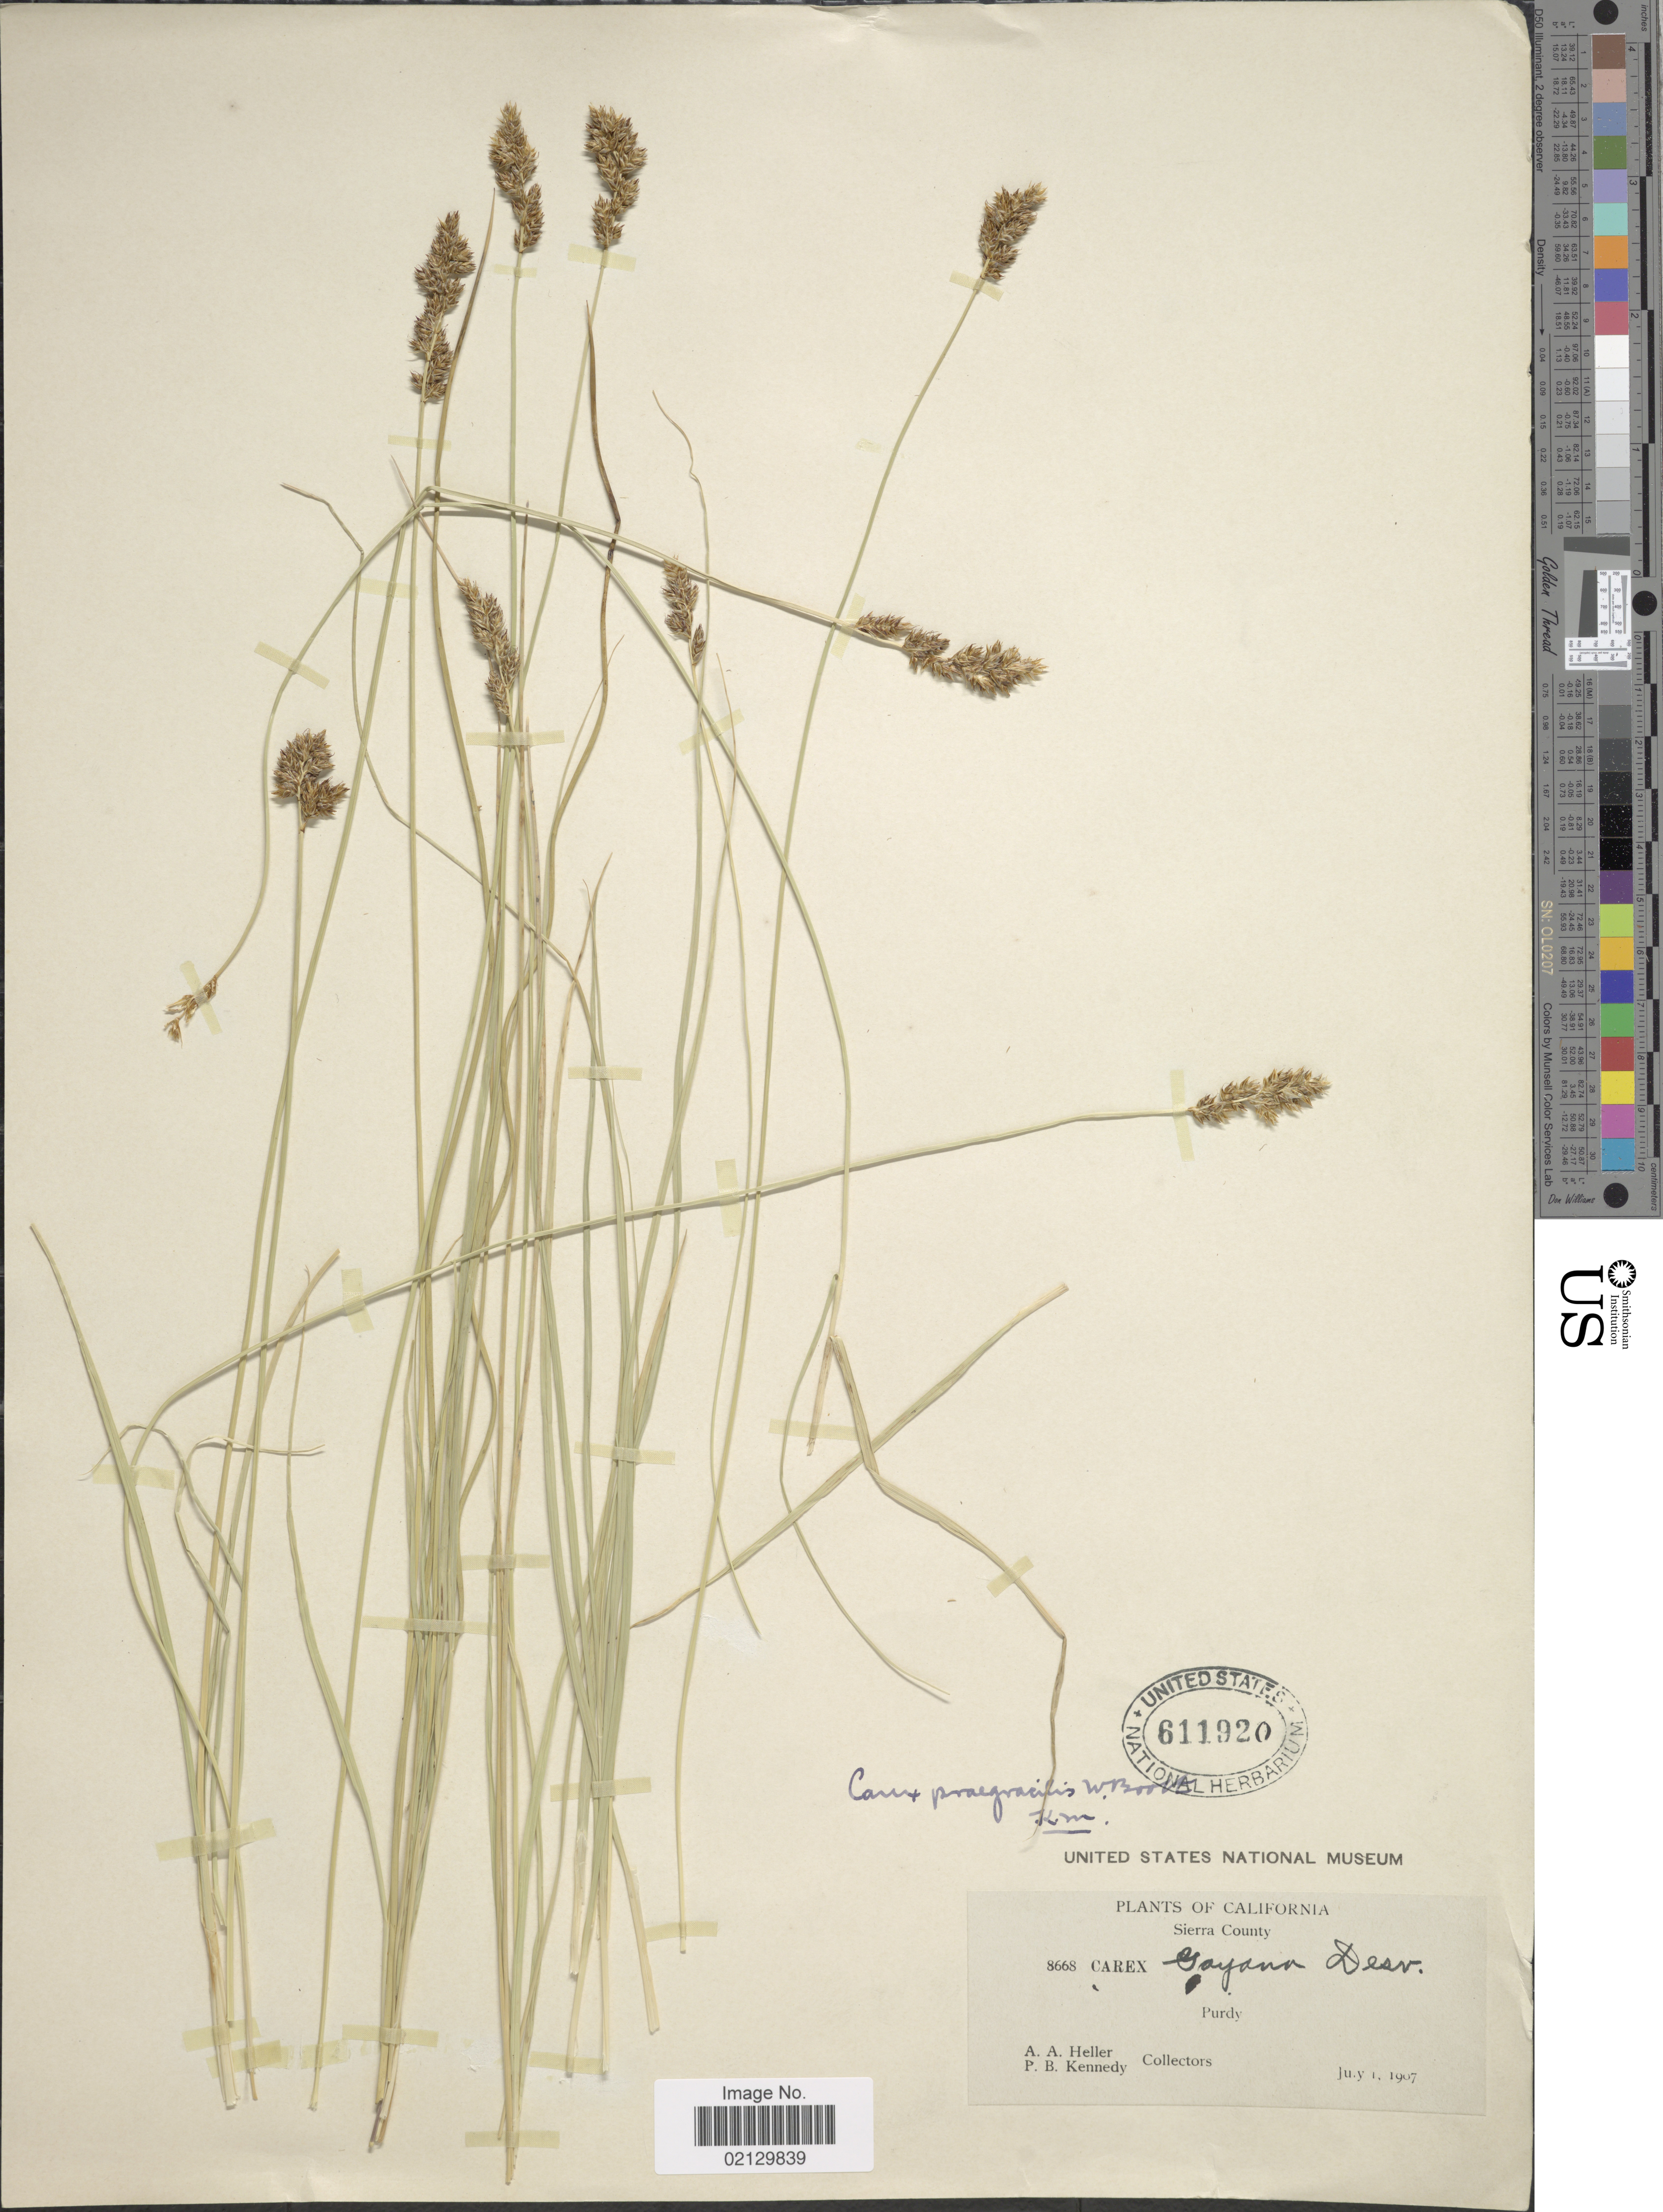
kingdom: Plantae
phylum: Tracheophyta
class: Liliopsida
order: Poales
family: Cyperaceae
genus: Carex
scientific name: Carex praegracilis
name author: W. Boott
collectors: A. A. Heller & P. B. Kennedy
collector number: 8668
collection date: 1907-07-01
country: United States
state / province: California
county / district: Sierra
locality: California, Sierra County, Purdy.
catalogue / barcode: US 611920